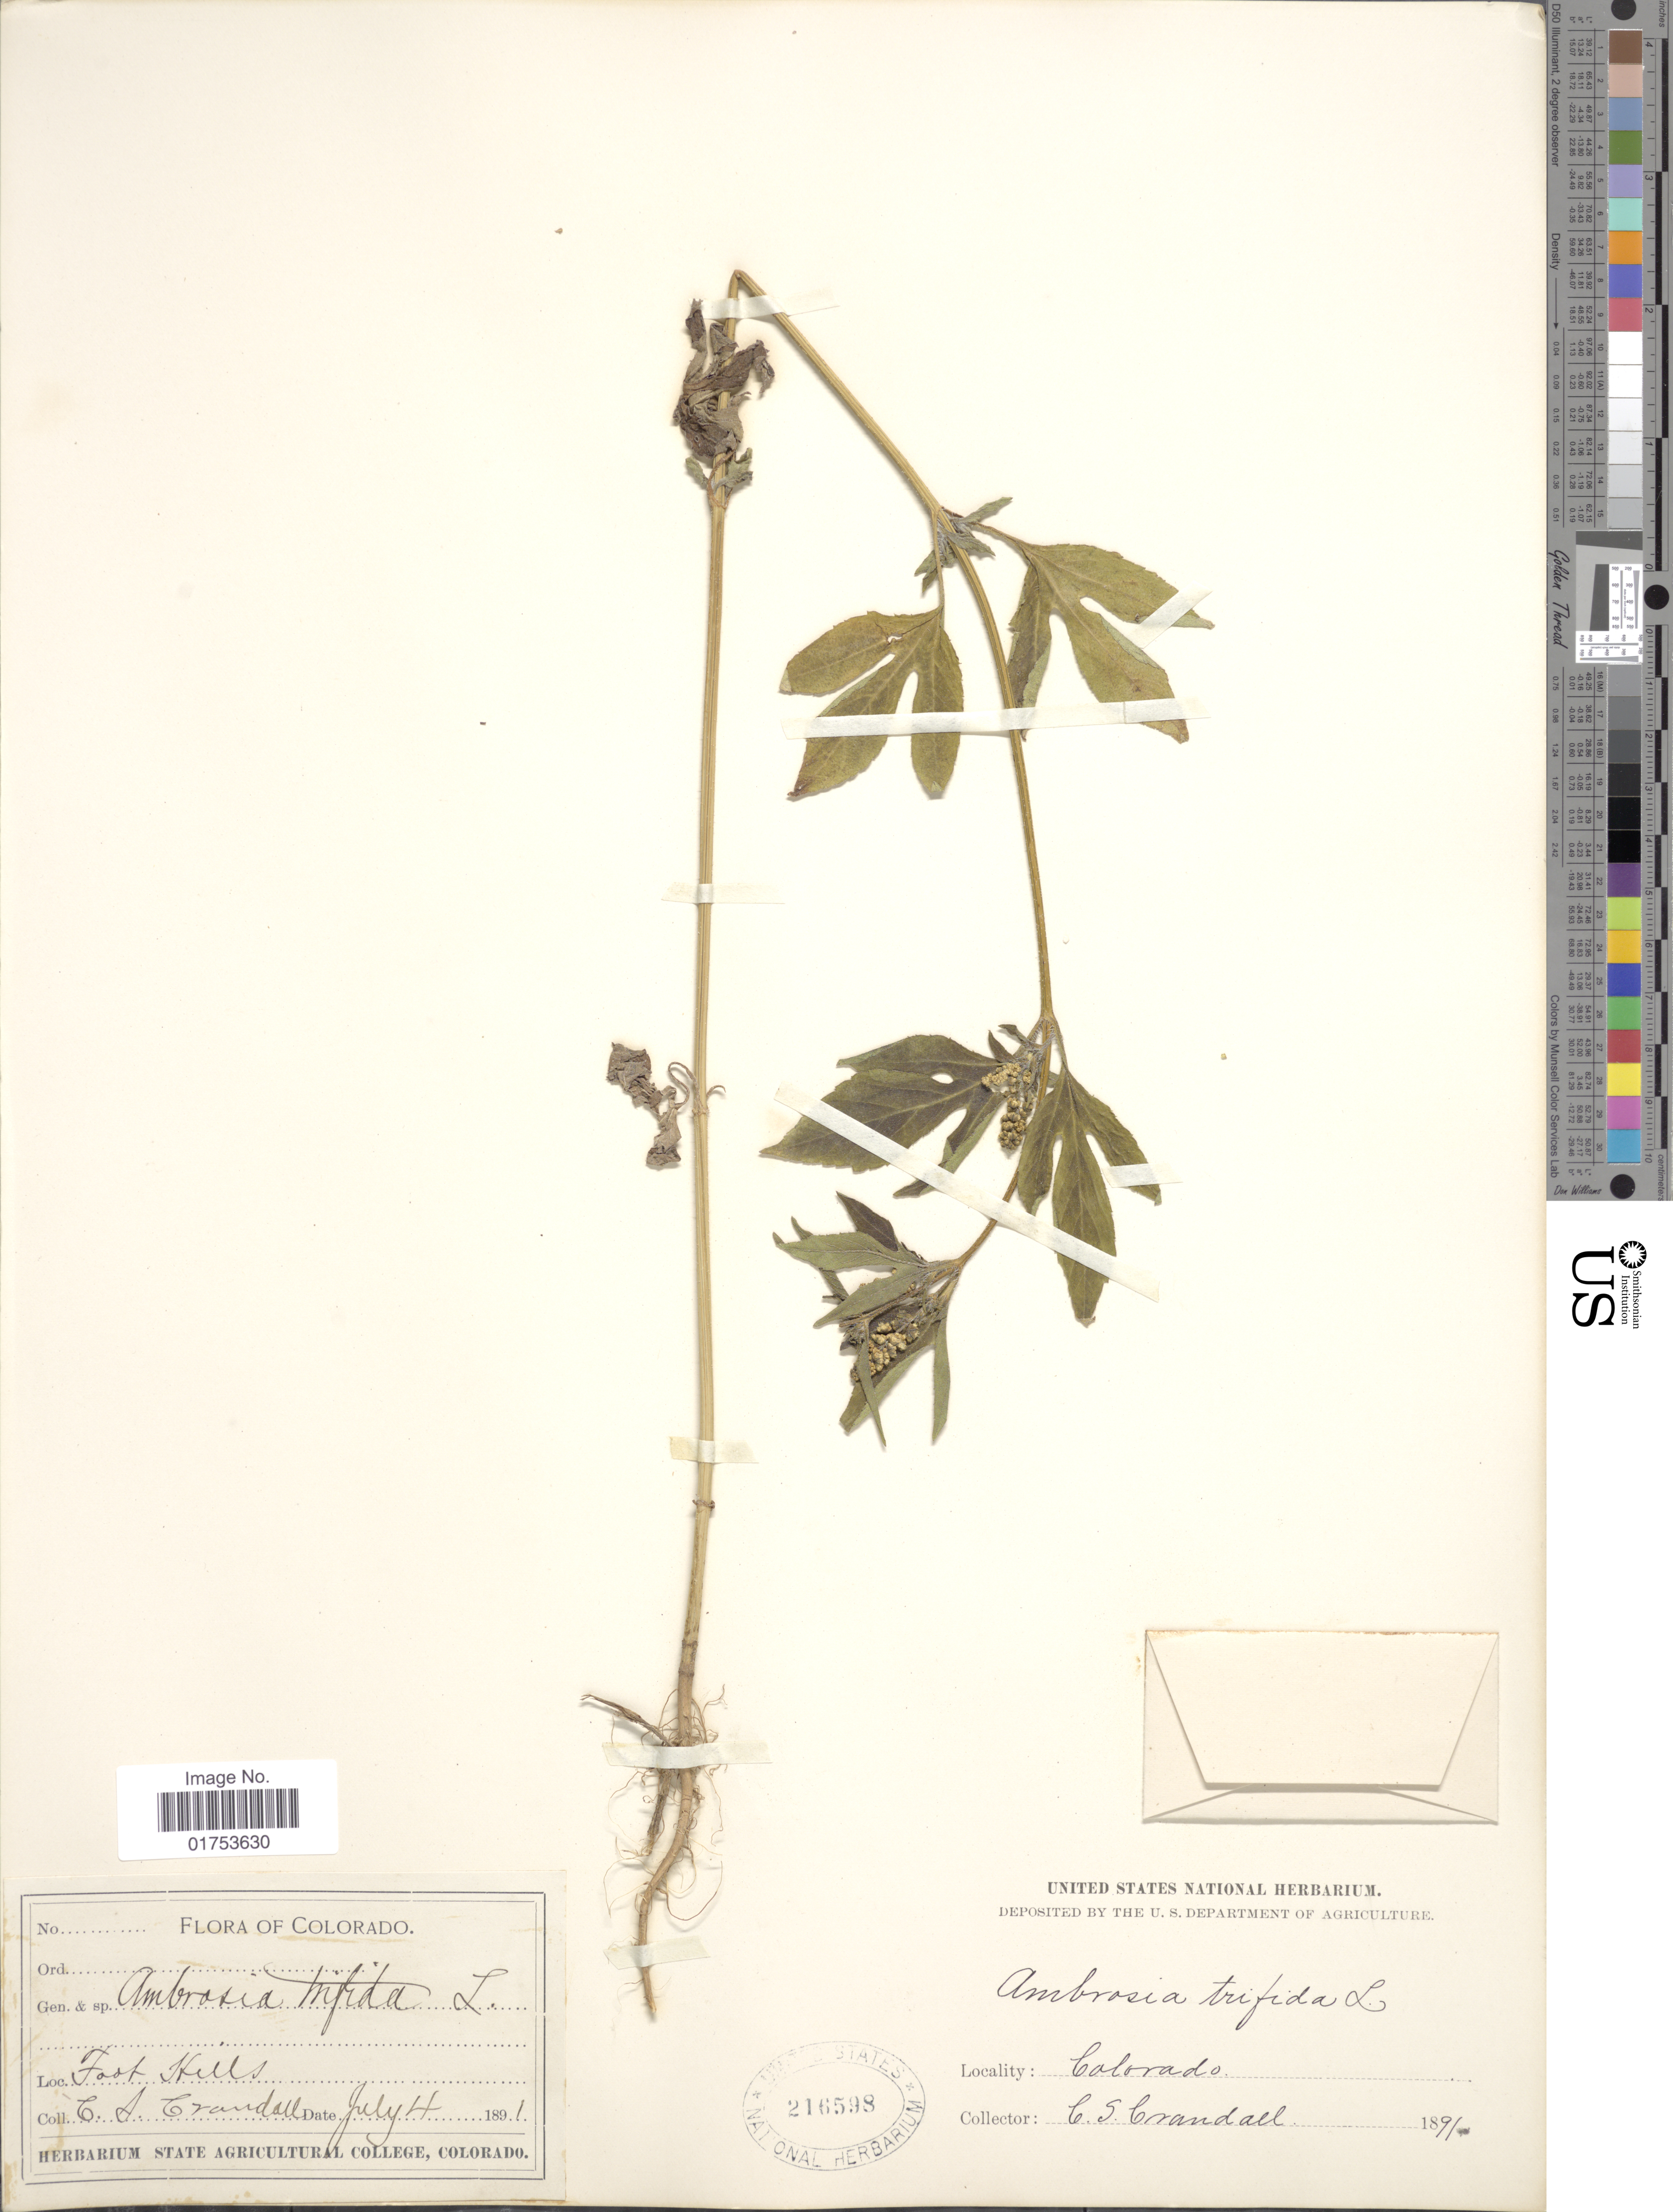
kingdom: Plantae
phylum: Tracheophyta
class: Magnoliopsida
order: Asterales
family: Asteraceae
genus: Ambrosia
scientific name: Ambrosia trifida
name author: L.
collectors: C. Crandall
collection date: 1891-07-04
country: United States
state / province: Colorado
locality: Foot Hills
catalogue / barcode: US 216598